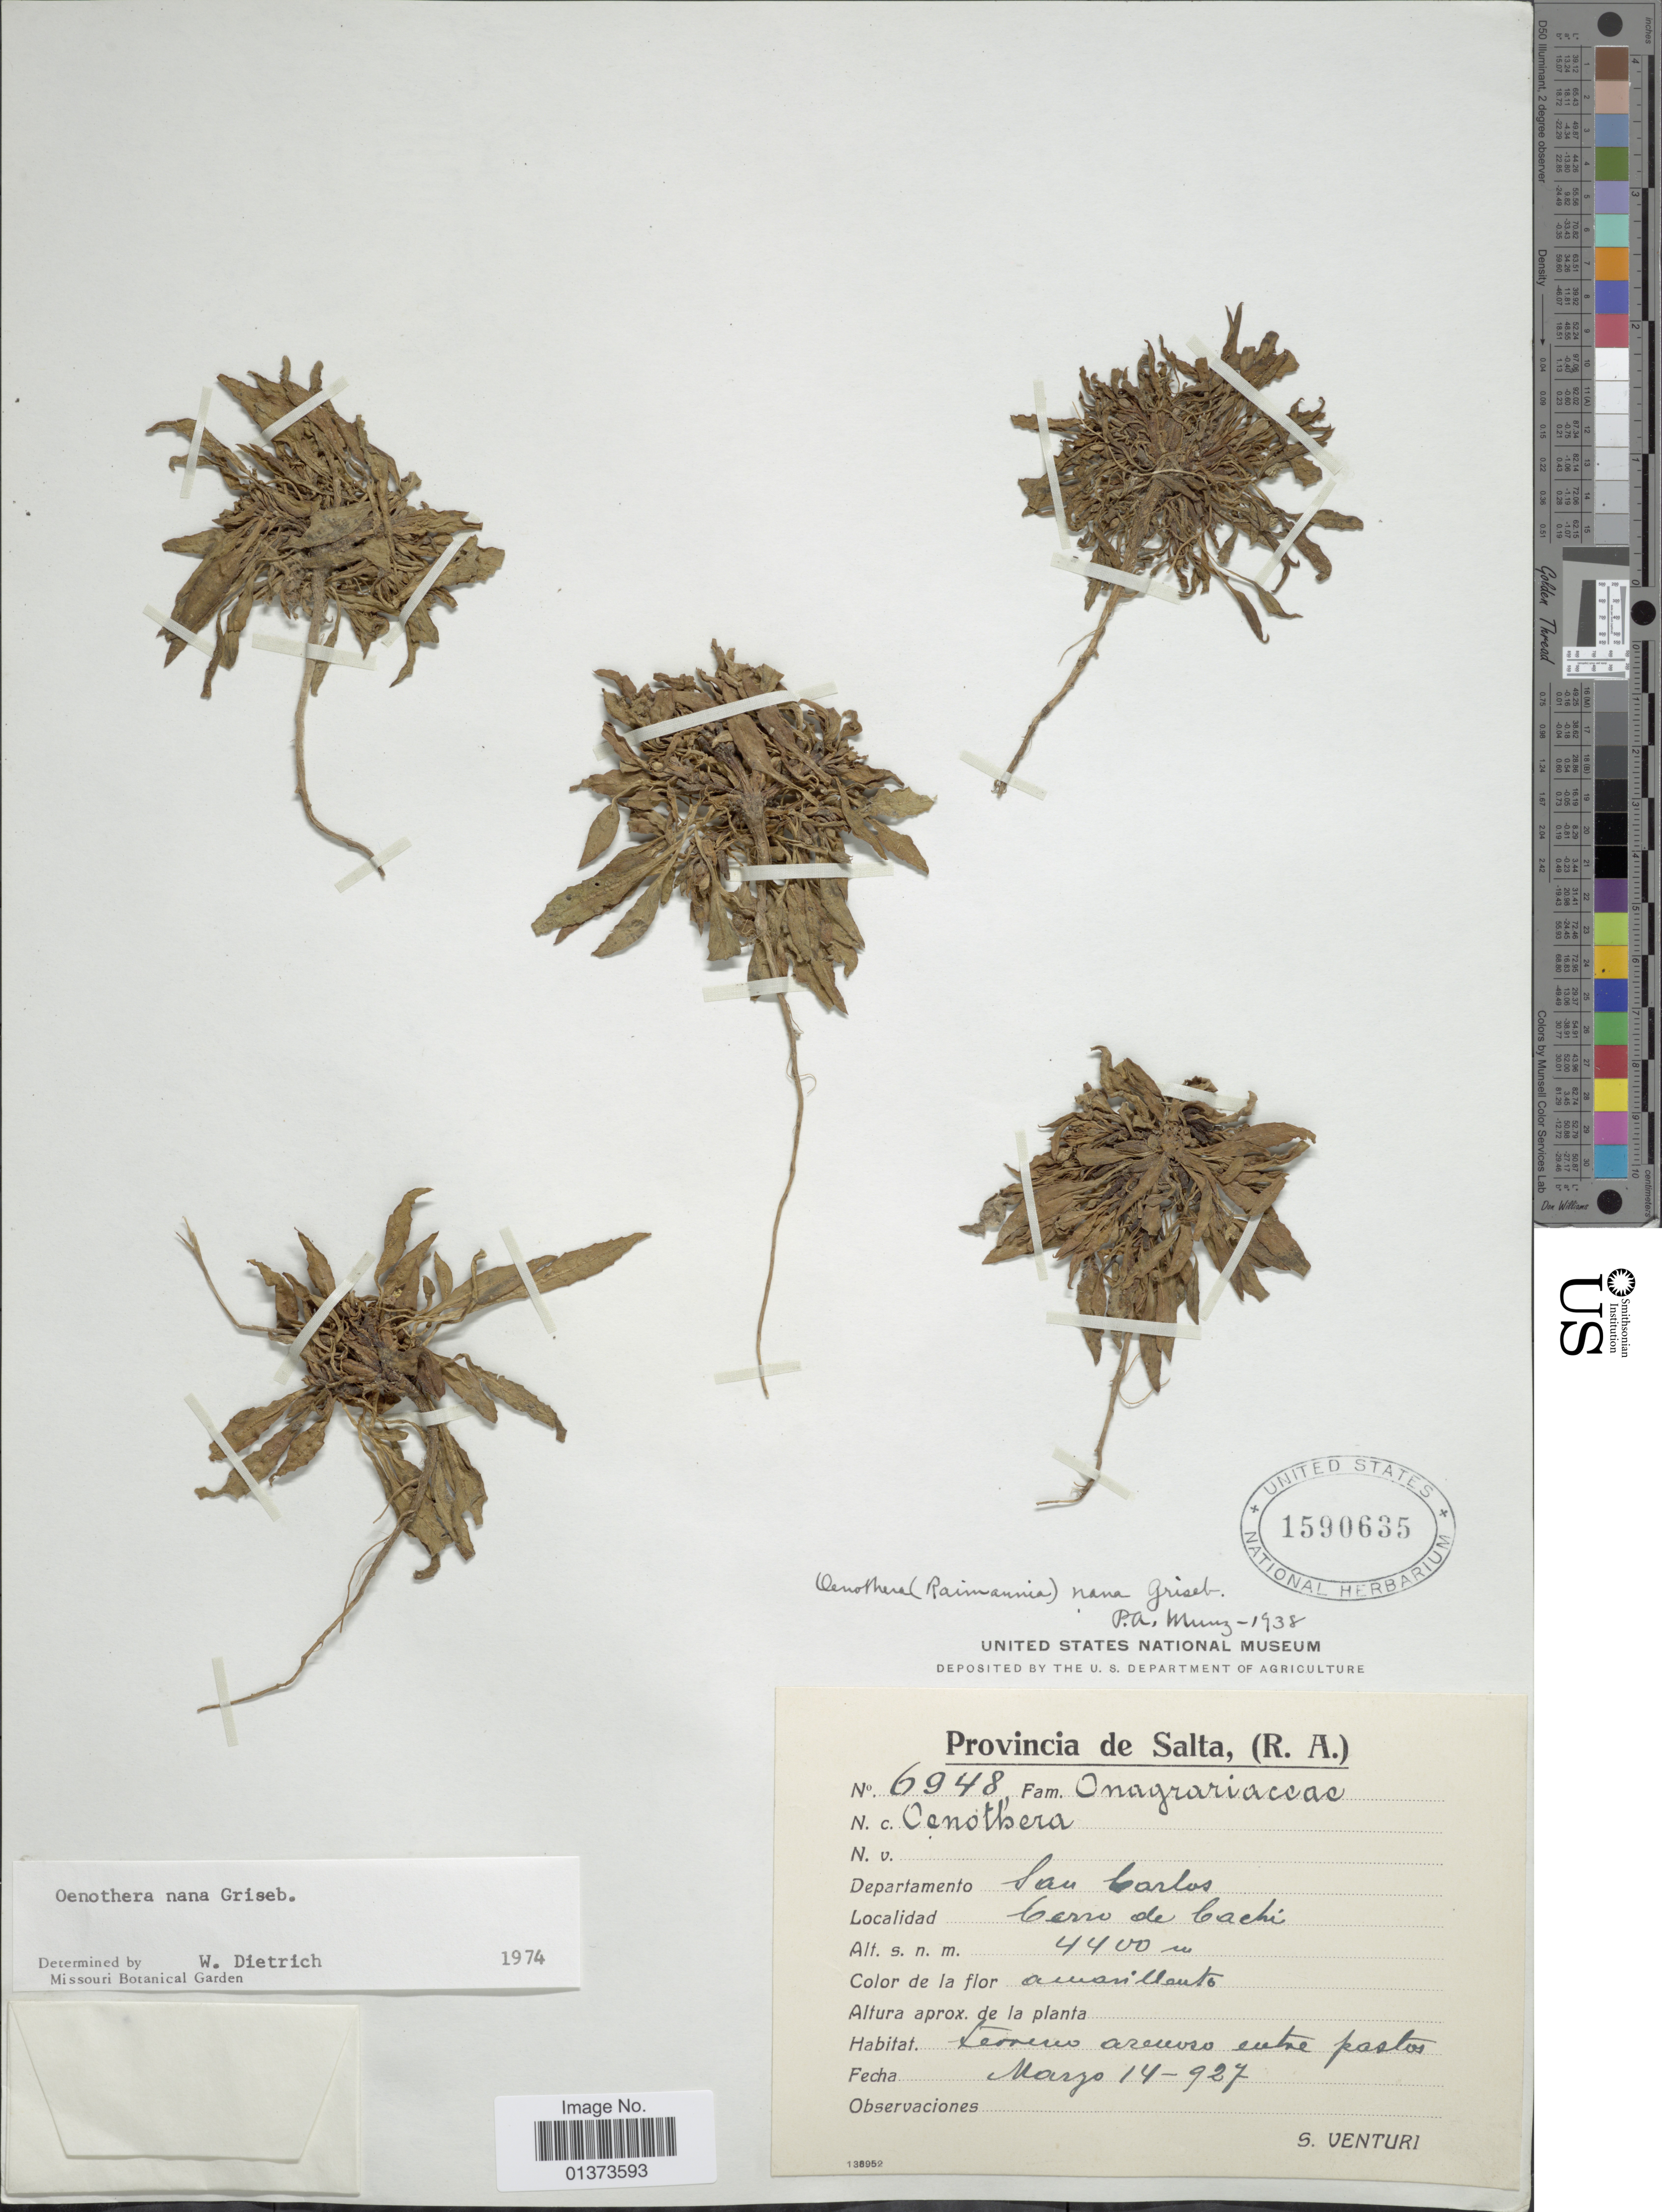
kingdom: Plantae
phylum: Tracheophyta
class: Magnoliopsida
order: Myrtales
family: Onagraceae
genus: Oenothera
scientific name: Oenothera nana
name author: Griseb.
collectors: S. Venturi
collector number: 6948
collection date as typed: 927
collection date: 1927-03-14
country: Argentina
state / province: Salta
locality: Departamento San Carlos, Cerro de bachi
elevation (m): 4400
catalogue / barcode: US 1590635